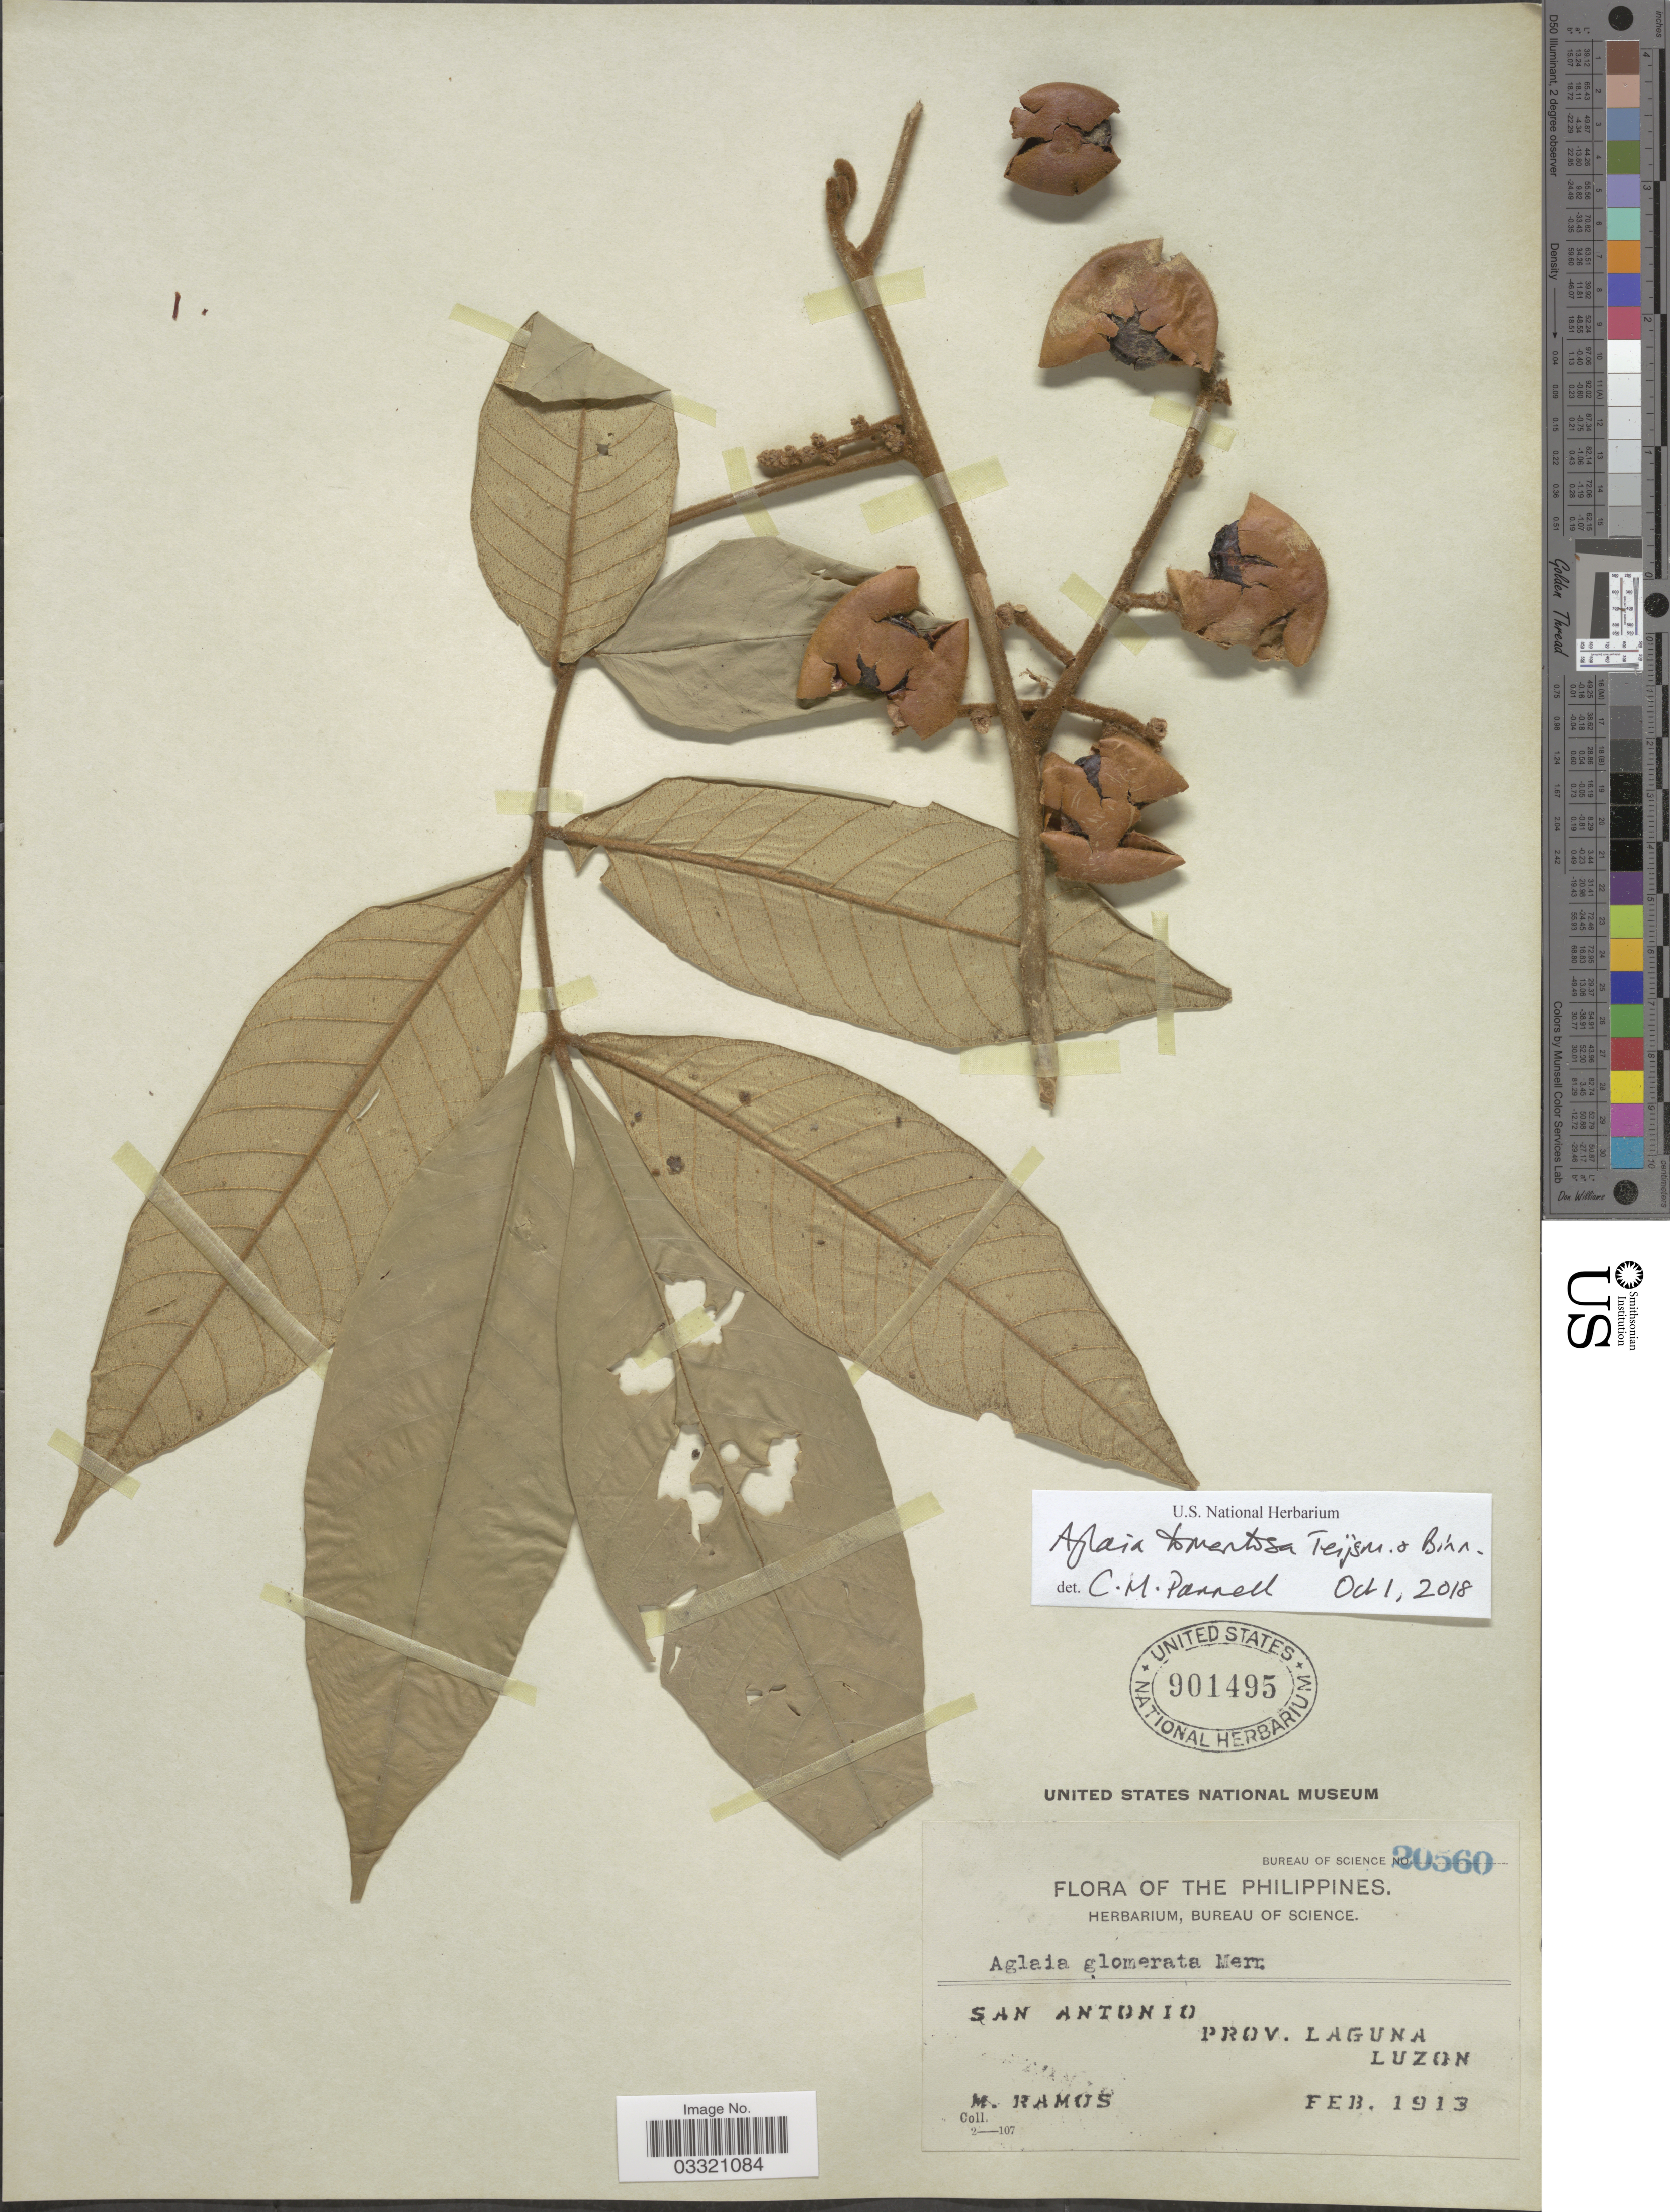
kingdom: Plantae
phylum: Tracheophyta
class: Magnoliopsida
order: Sapindales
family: Meliaceae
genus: Aglaia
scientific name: Aglaia tomentosa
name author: Teijsm. & Binn.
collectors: M. Ramos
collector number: Bureau of Science 20560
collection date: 1913-02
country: Philippines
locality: San Antonio. Prov. Laguna. Luzon.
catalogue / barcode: US 901495